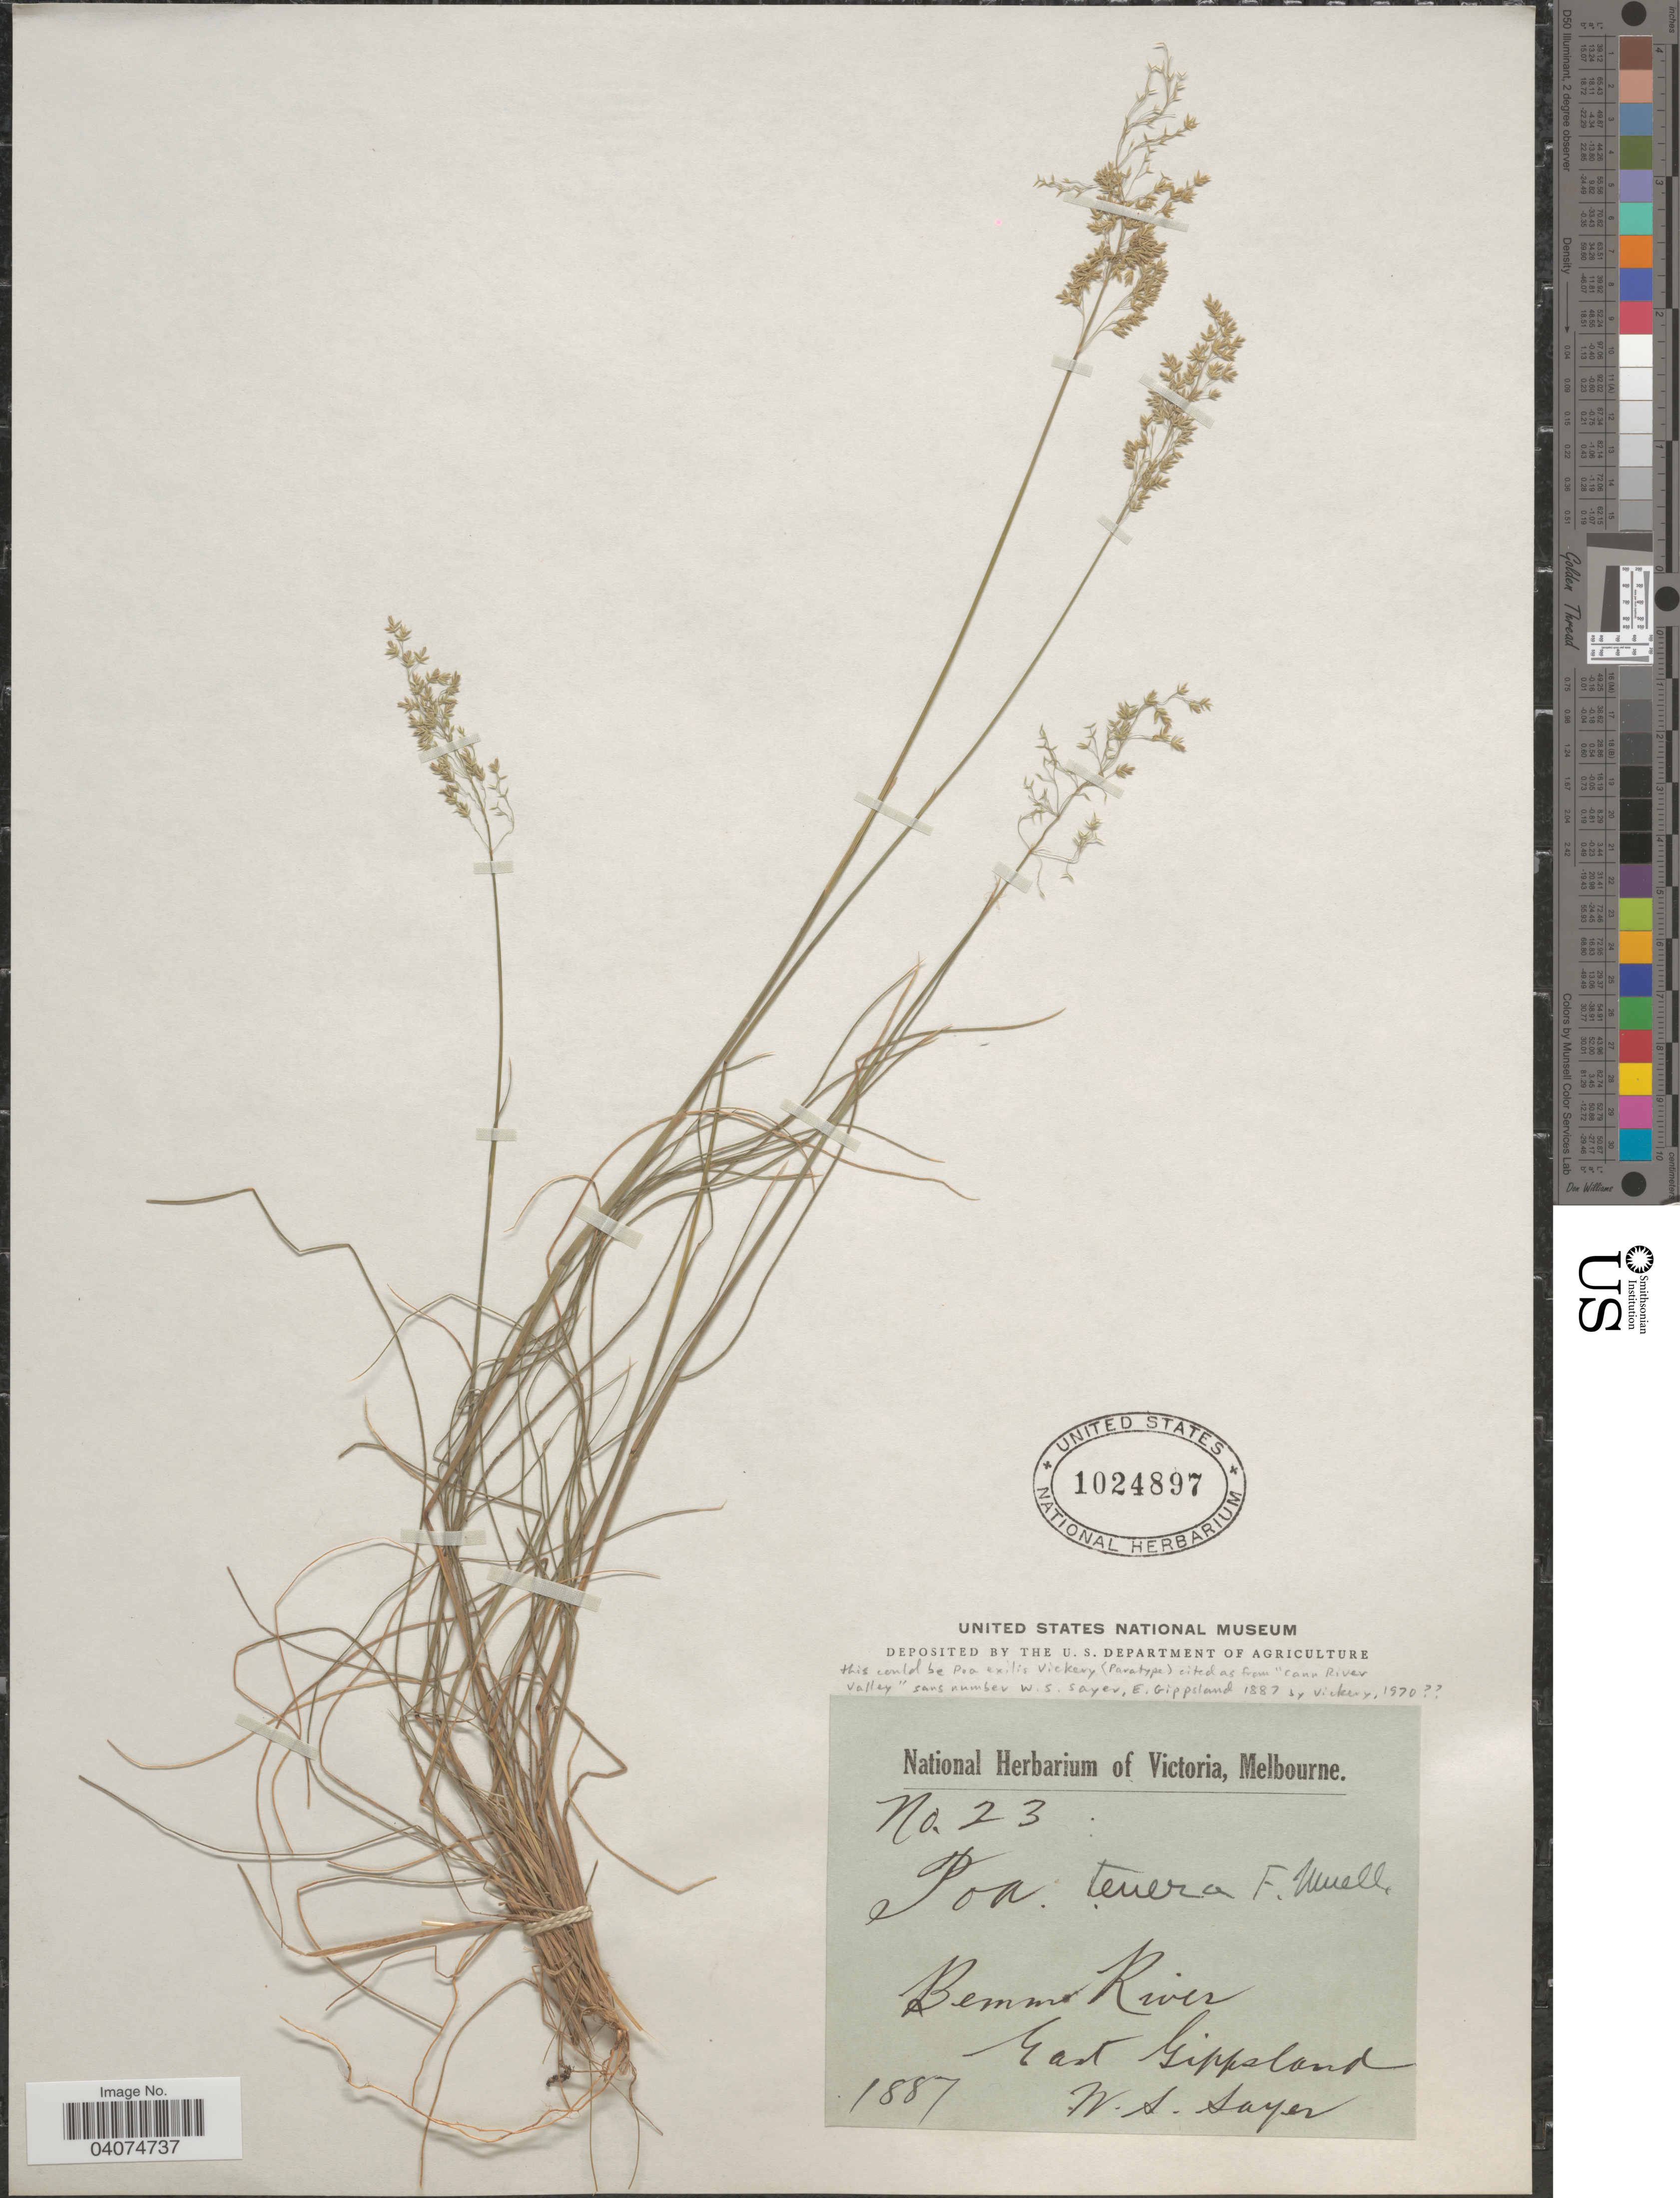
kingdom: Plantae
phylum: Tracheophyta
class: Liliopsida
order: Poales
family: Poaceae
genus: Poa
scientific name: Poa tenera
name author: F. Muell. ex Hook. f.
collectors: W. Sayer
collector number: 23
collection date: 1887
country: Australia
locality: Bemm River. East Gippsland.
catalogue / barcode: US 1024897